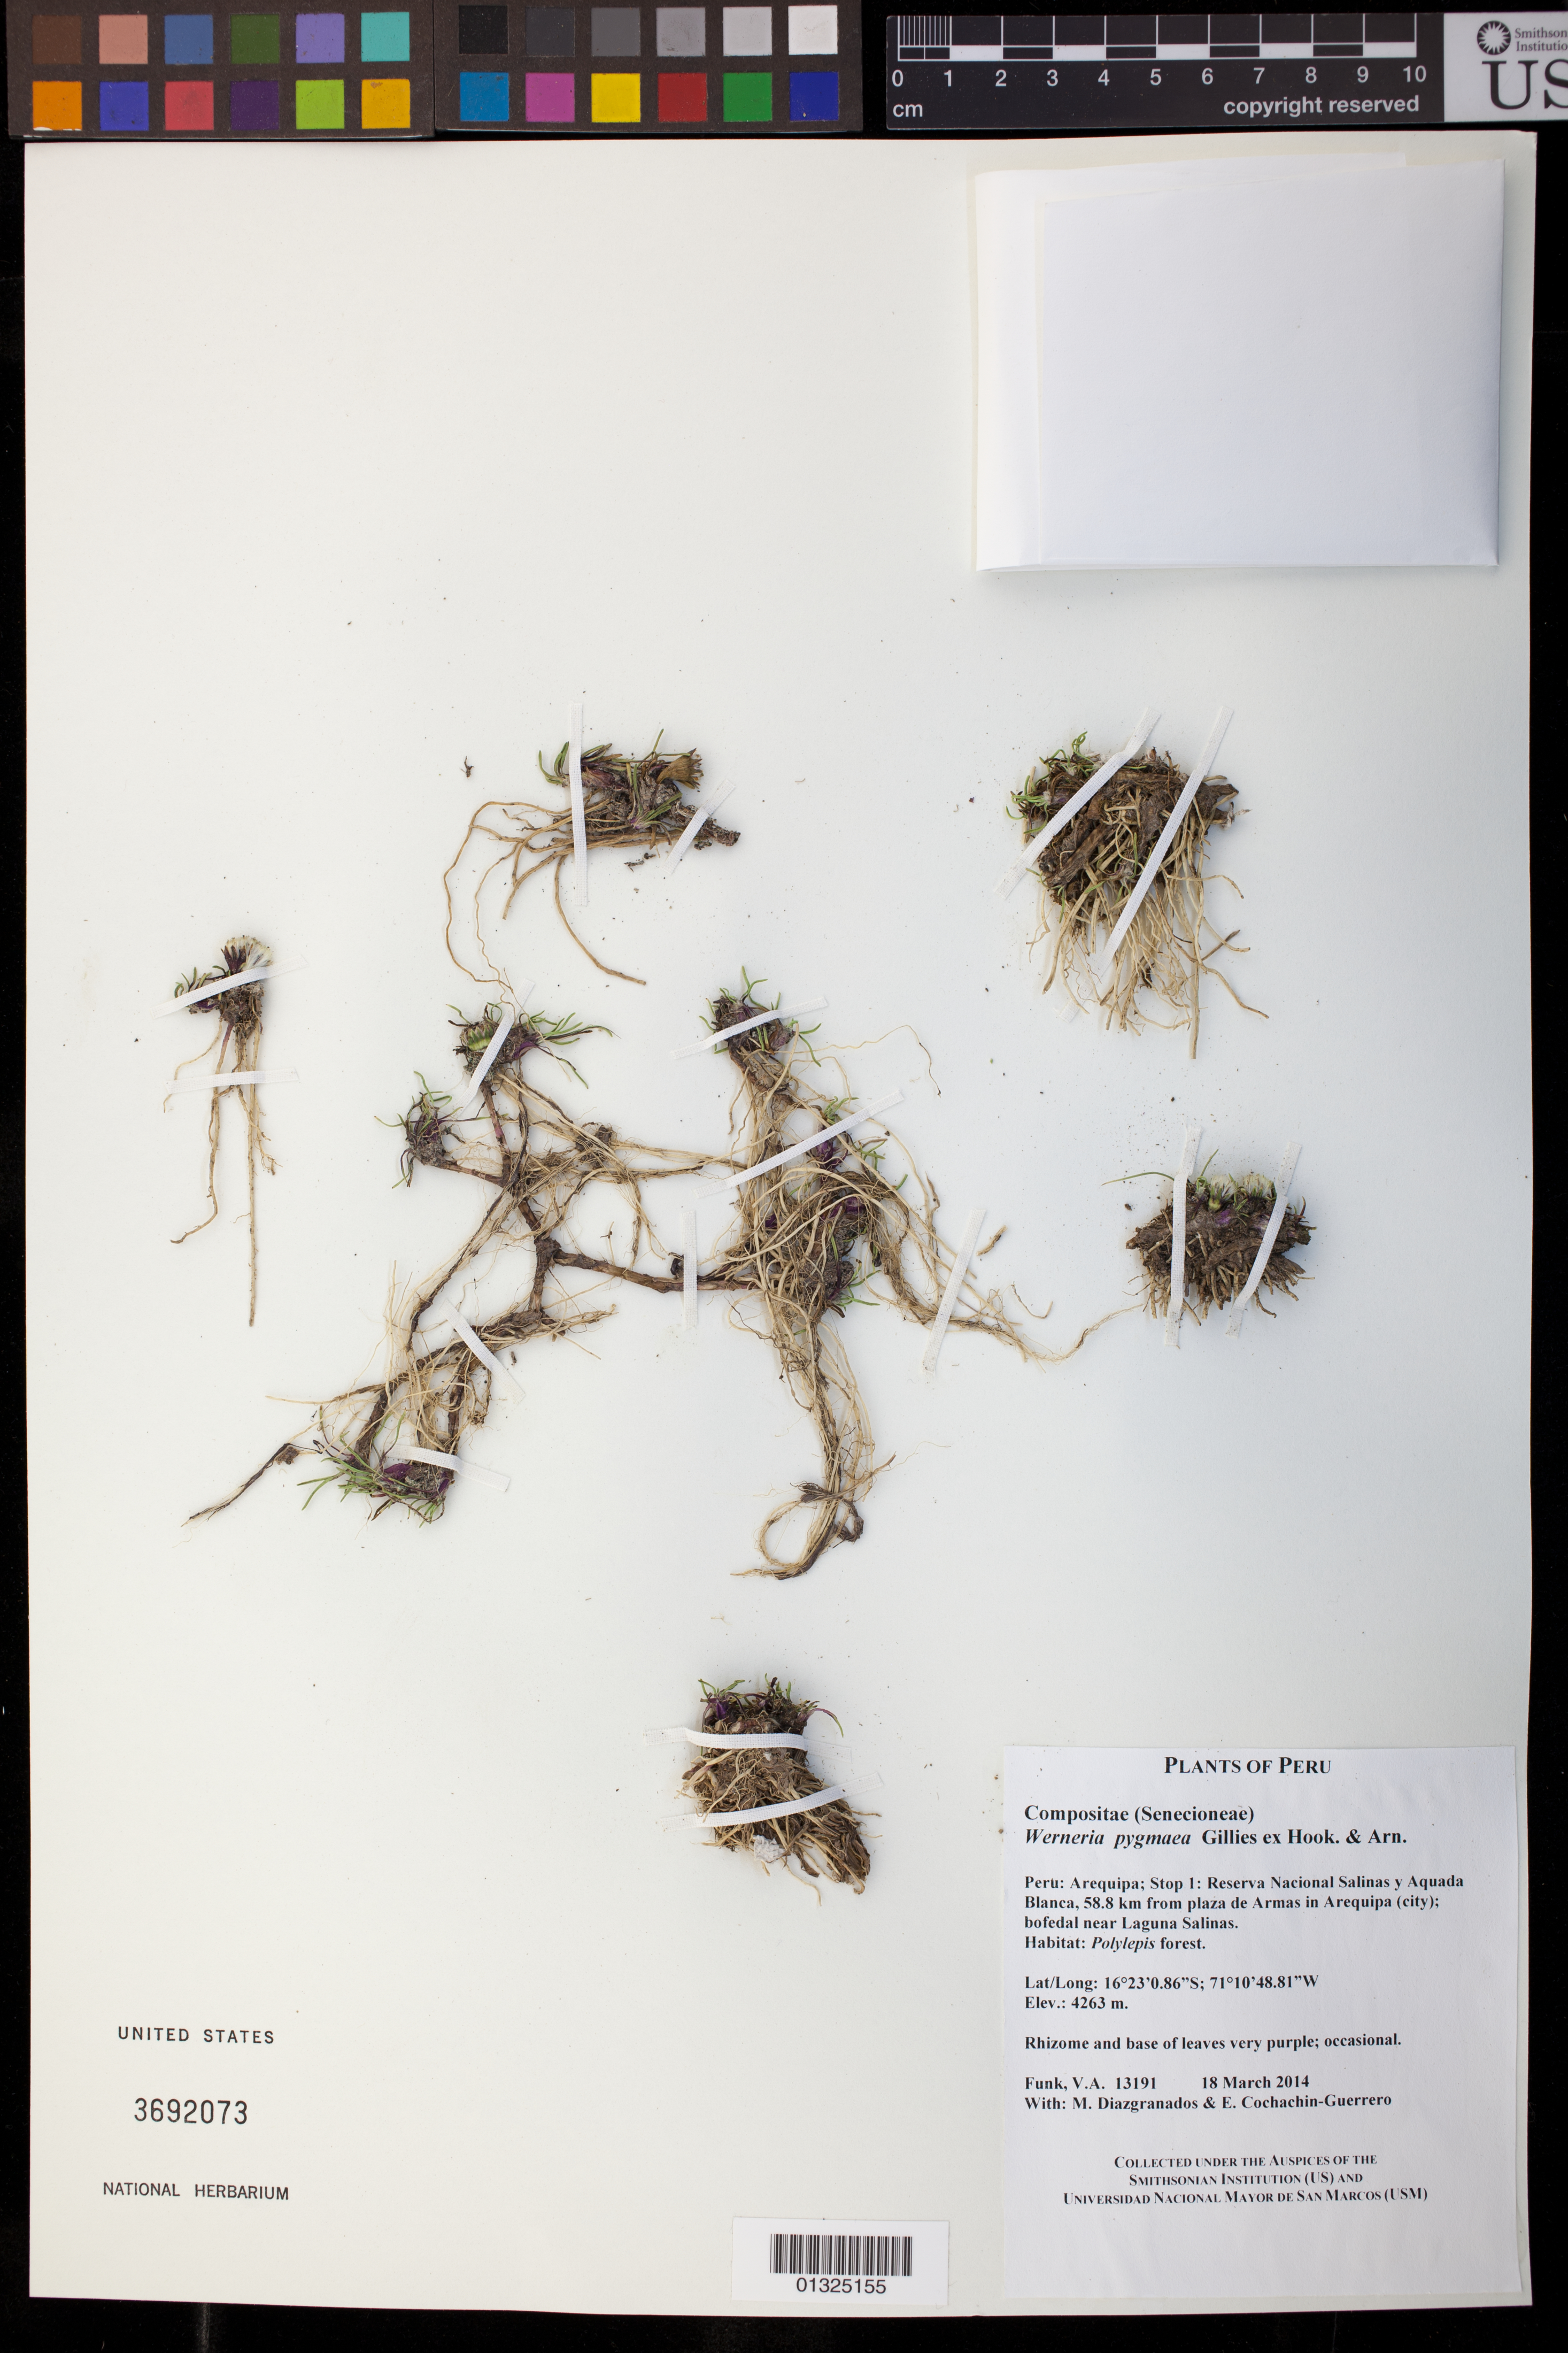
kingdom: Plantae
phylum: Tracheophyta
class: Magnoliopsida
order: Asterales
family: Asteraceae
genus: Werneria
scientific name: Werneria pygmaea complex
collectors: M. Diazgranados C. & E. Cochachin Guerrero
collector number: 13191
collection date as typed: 18 March 2014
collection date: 2014-03-18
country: Peru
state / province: Puno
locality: Reserva Nacional Salinas y Aquada Blanca, 58.8 km from plaza de Armas in Arequipa (city); bofedal near Laguna Salinas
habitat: Bofedal; Polylepis forest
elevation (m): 4263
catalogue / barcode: US 3692073